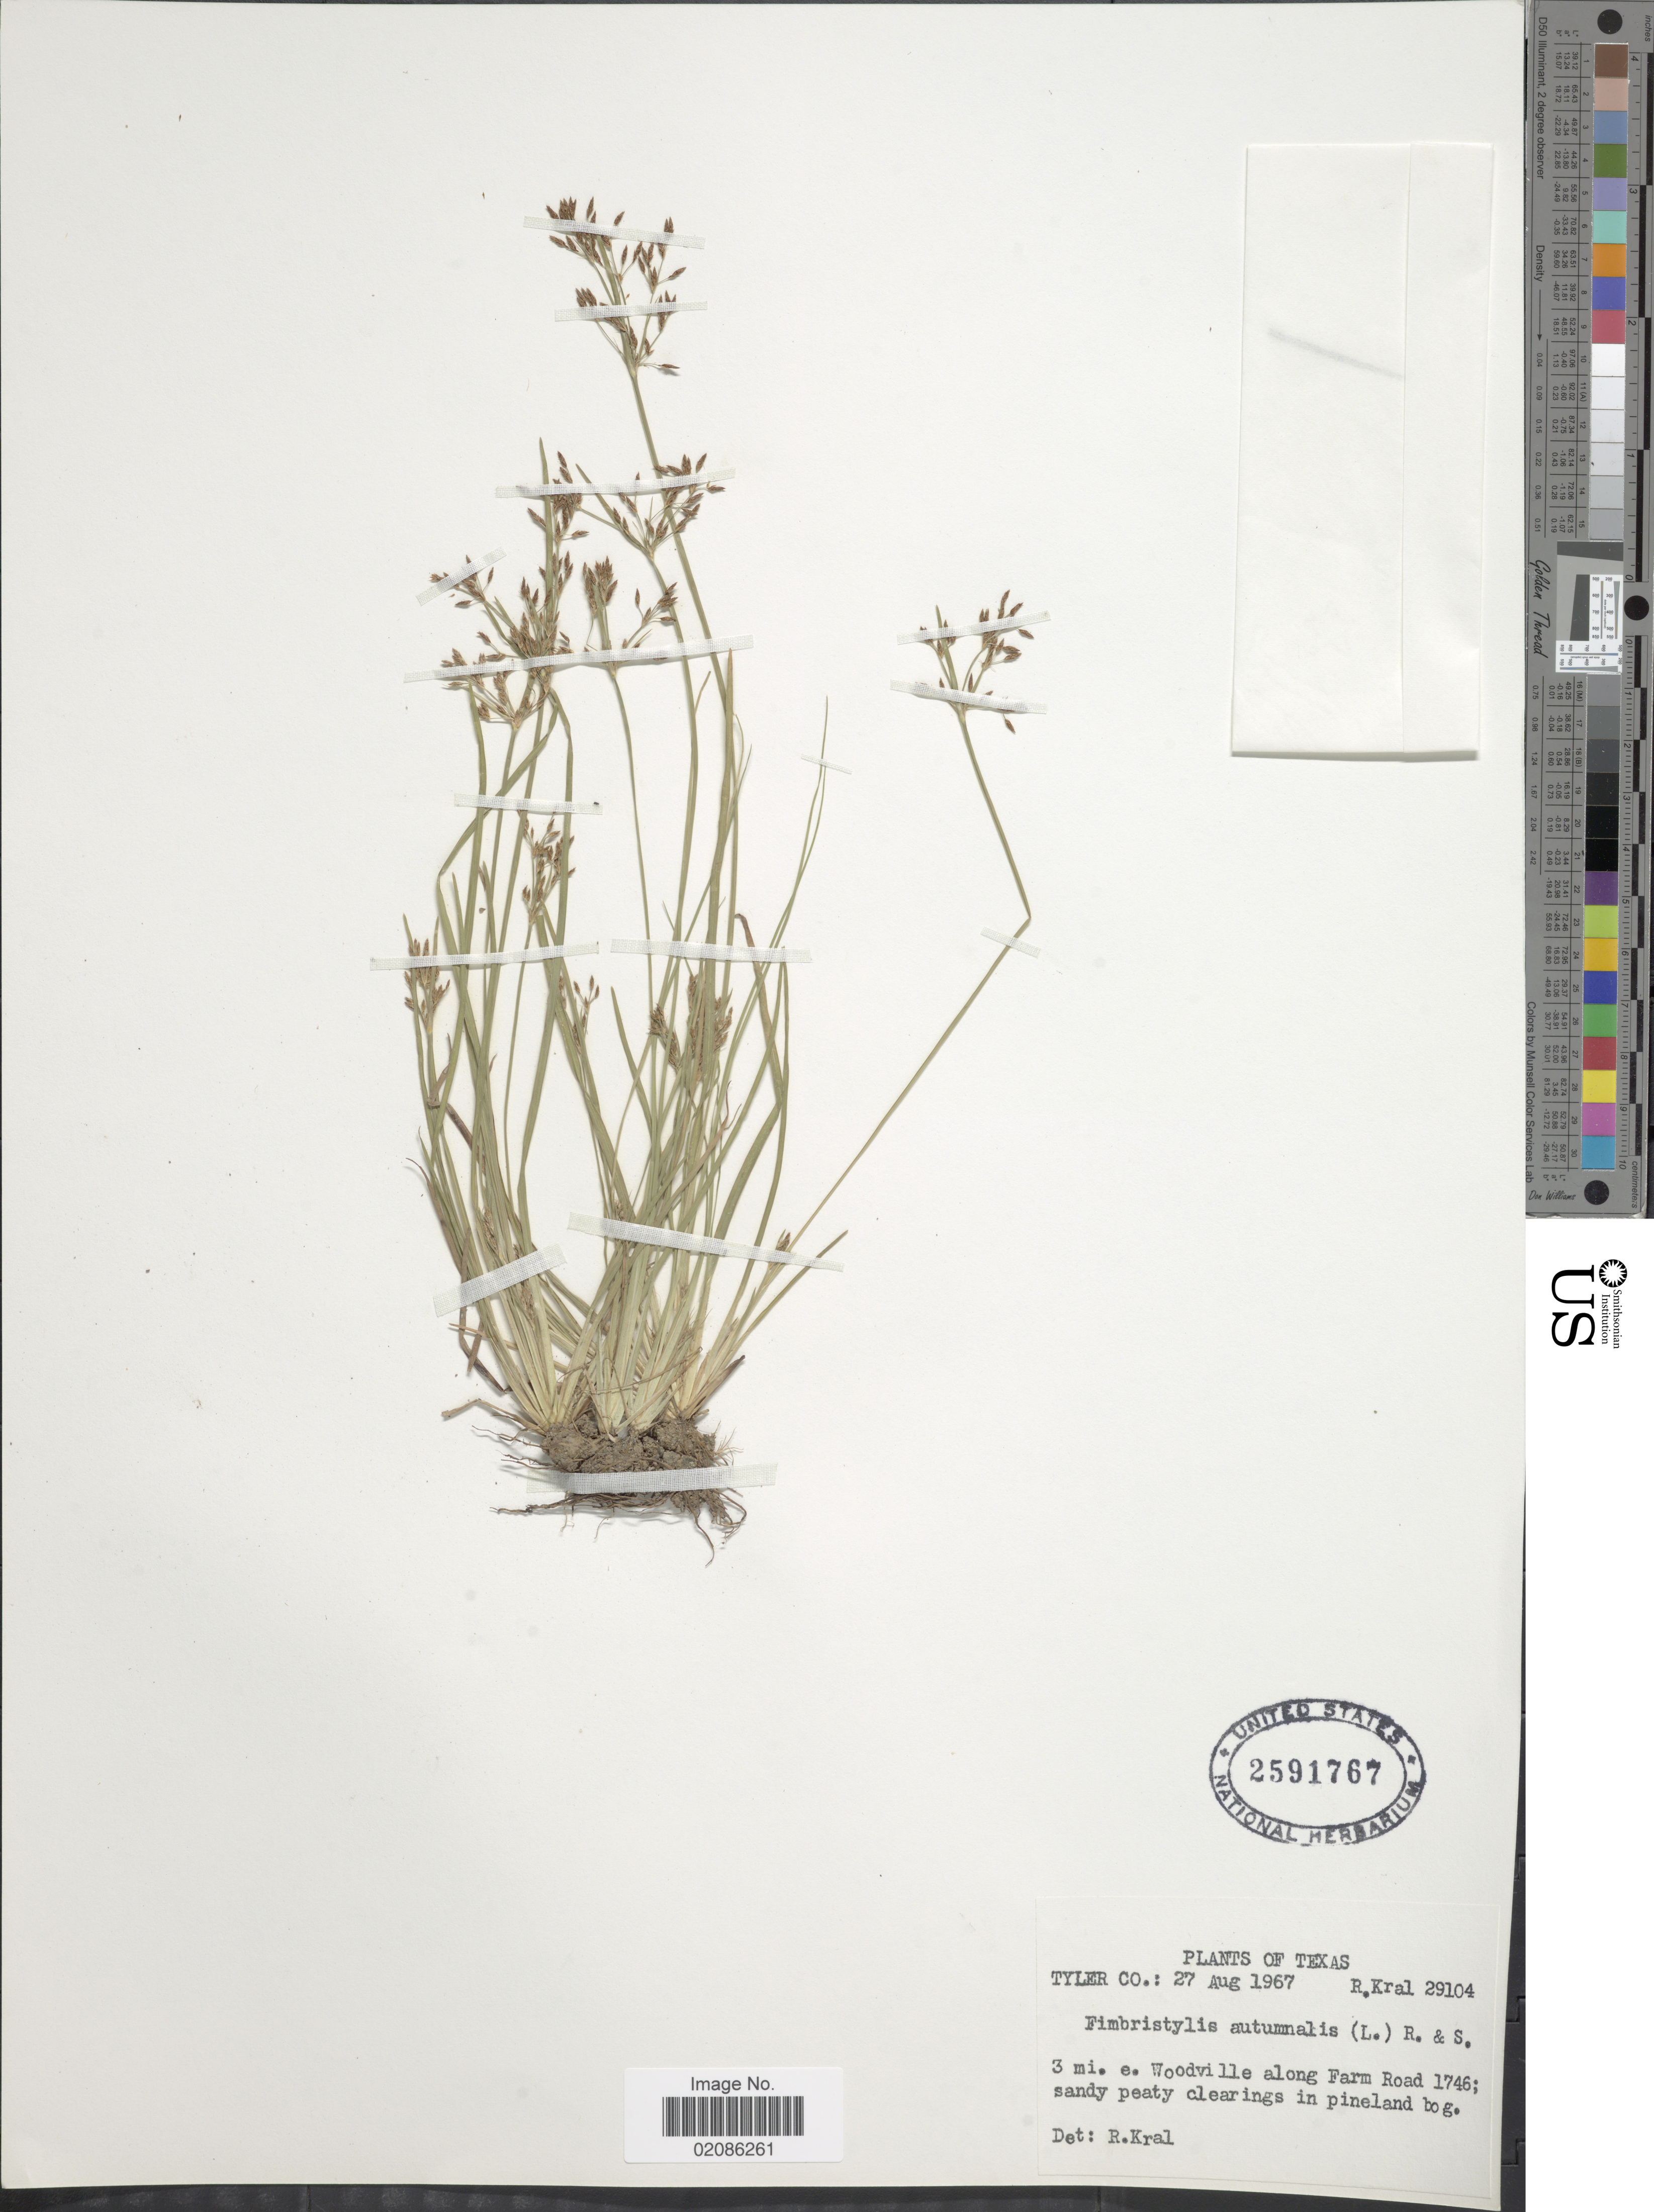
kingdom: Plantae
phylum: Tracheophyta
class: Liliopsida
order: Poales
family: Cyperaceae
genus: Fimbristylis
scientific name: Fimbristylis autumnalis (L.) Roem. & Schult.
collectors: R. Kral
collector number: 29104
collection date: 1967-08-27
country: United States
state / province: Texas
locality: Tyler Co; 3 mi e Woodville along Farm Road 1746; sandy peaty clearings in pineland bog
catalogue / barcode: US 2591767